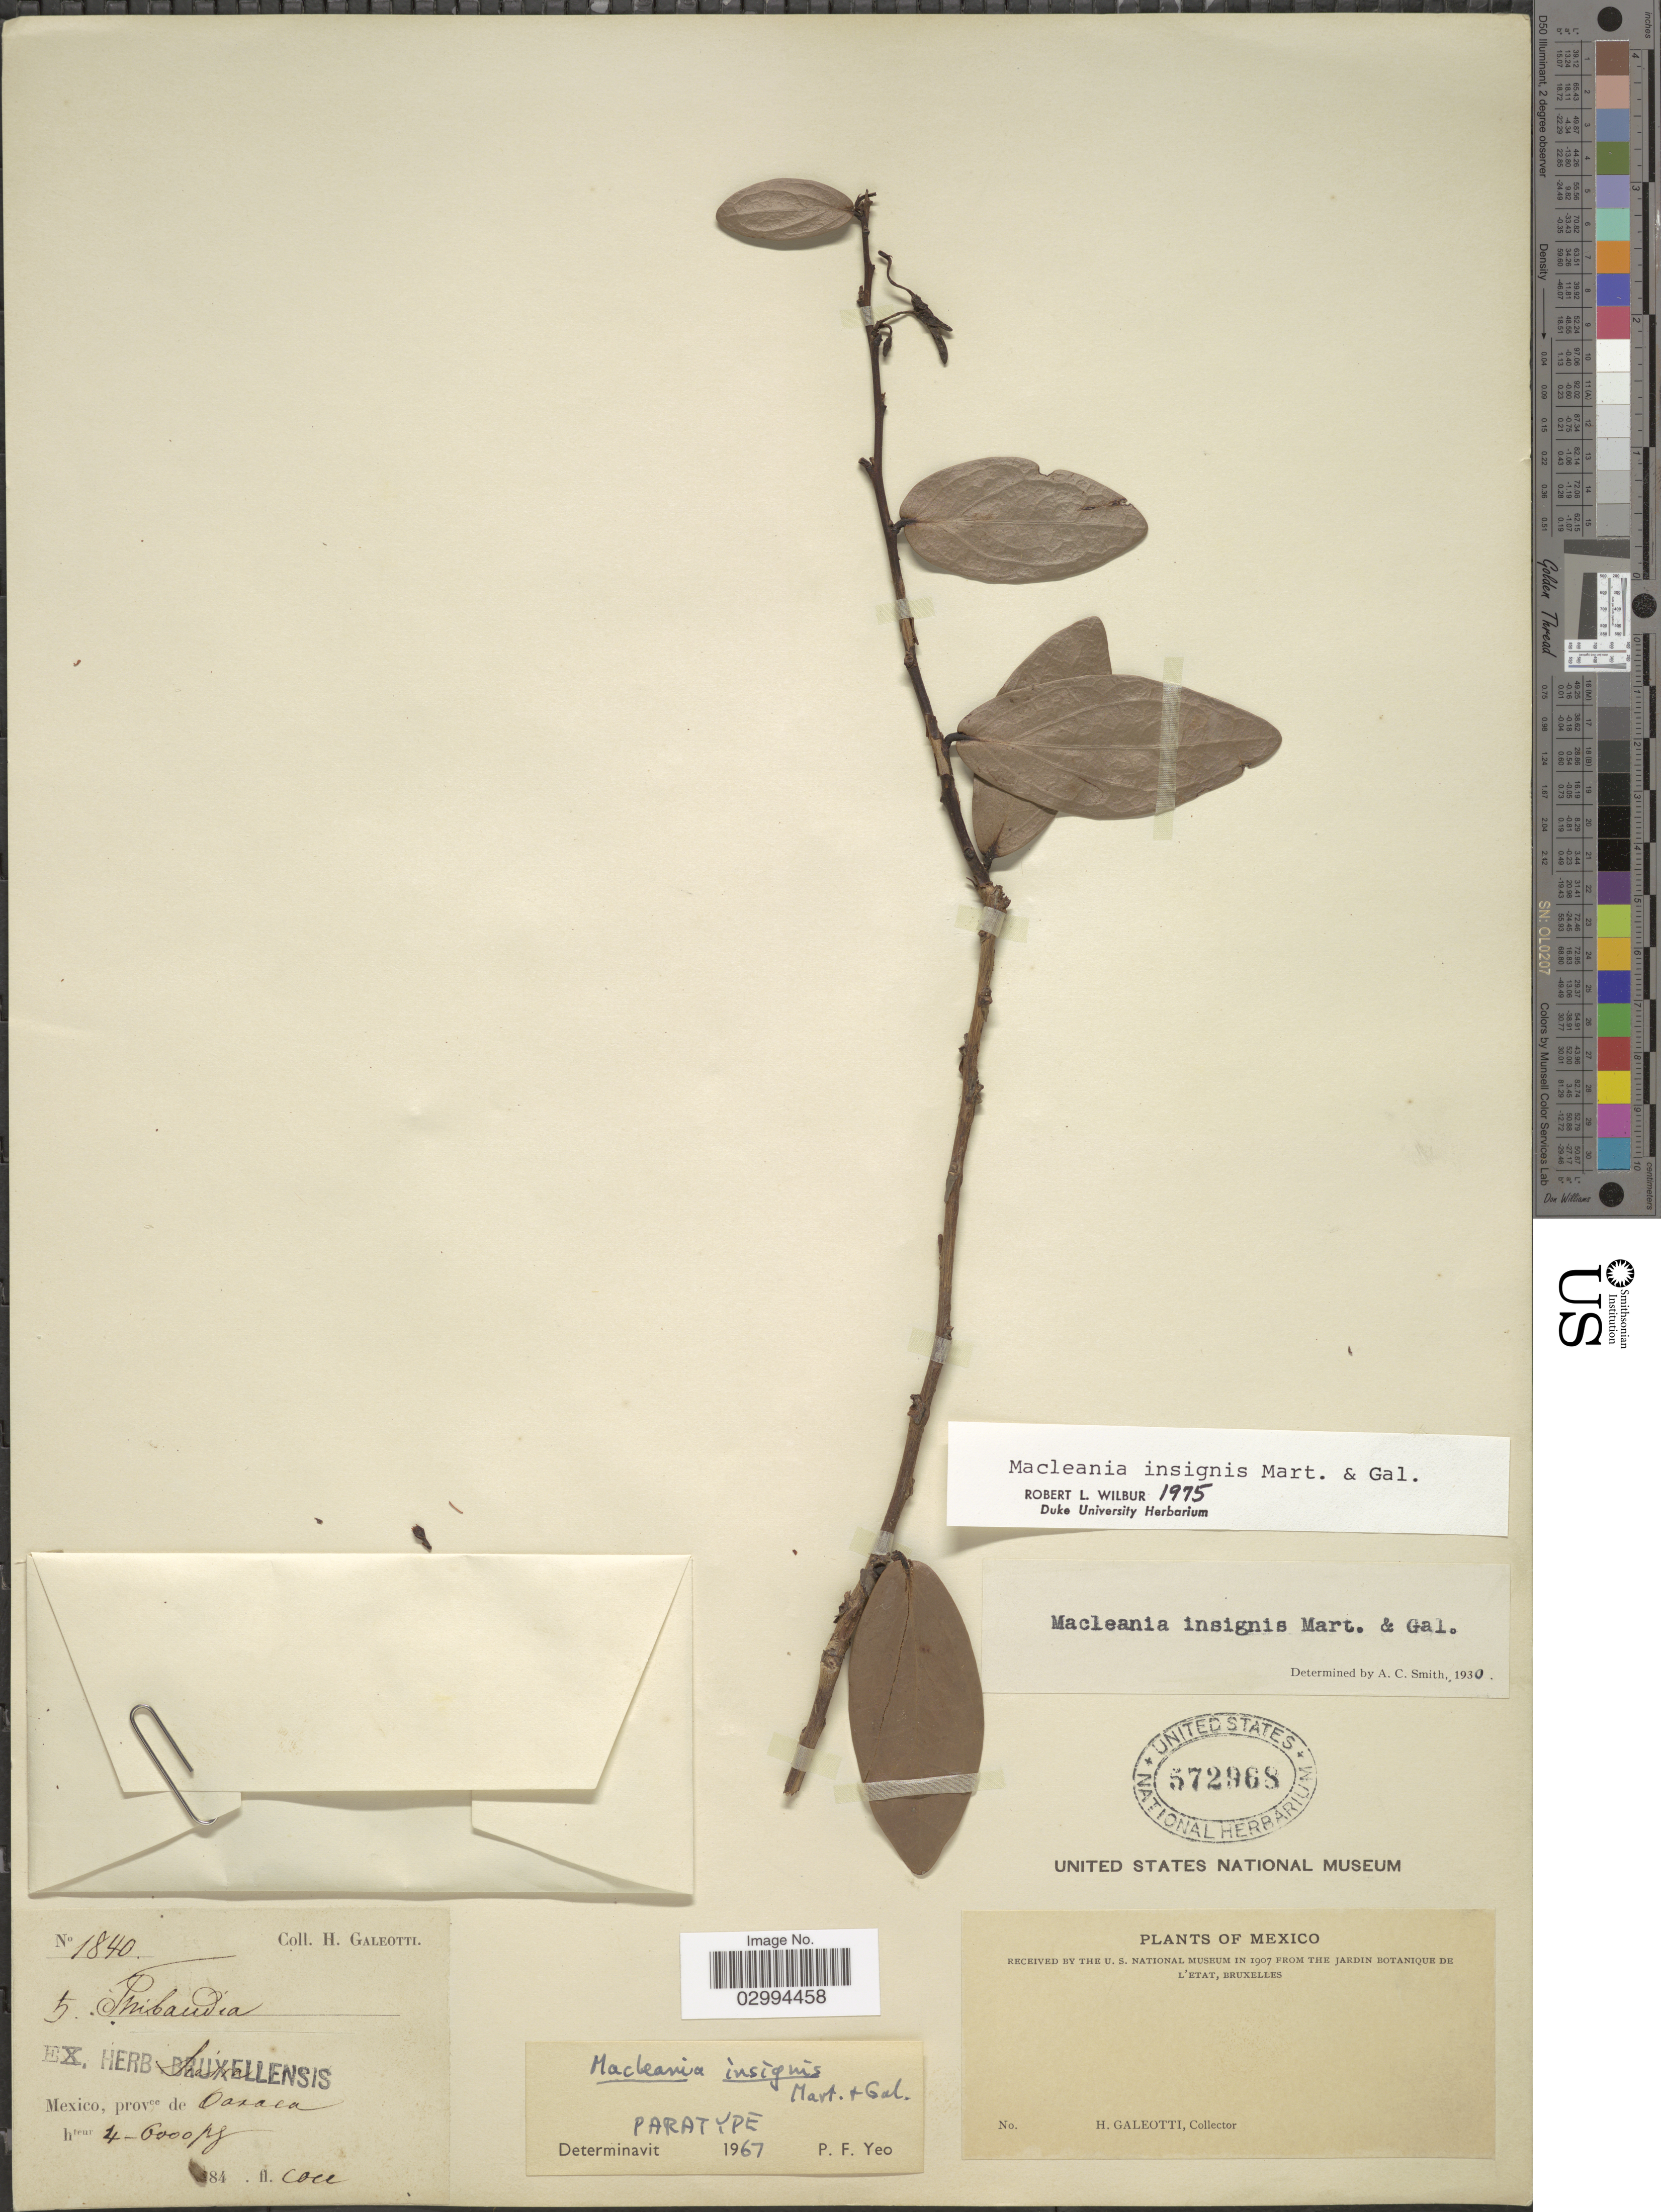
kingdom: Plantae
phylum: Tracheophyta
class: Magnoliopsida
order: Ericales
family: Ericaceae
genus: Macleania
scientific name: Macleania insignis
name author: M. Martens & Galeotti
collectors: H. G. Galeotti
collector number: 1840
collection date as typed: Transcribed d/m/y: //84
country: Mexico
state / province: Oaxaca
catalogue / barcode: US 572968